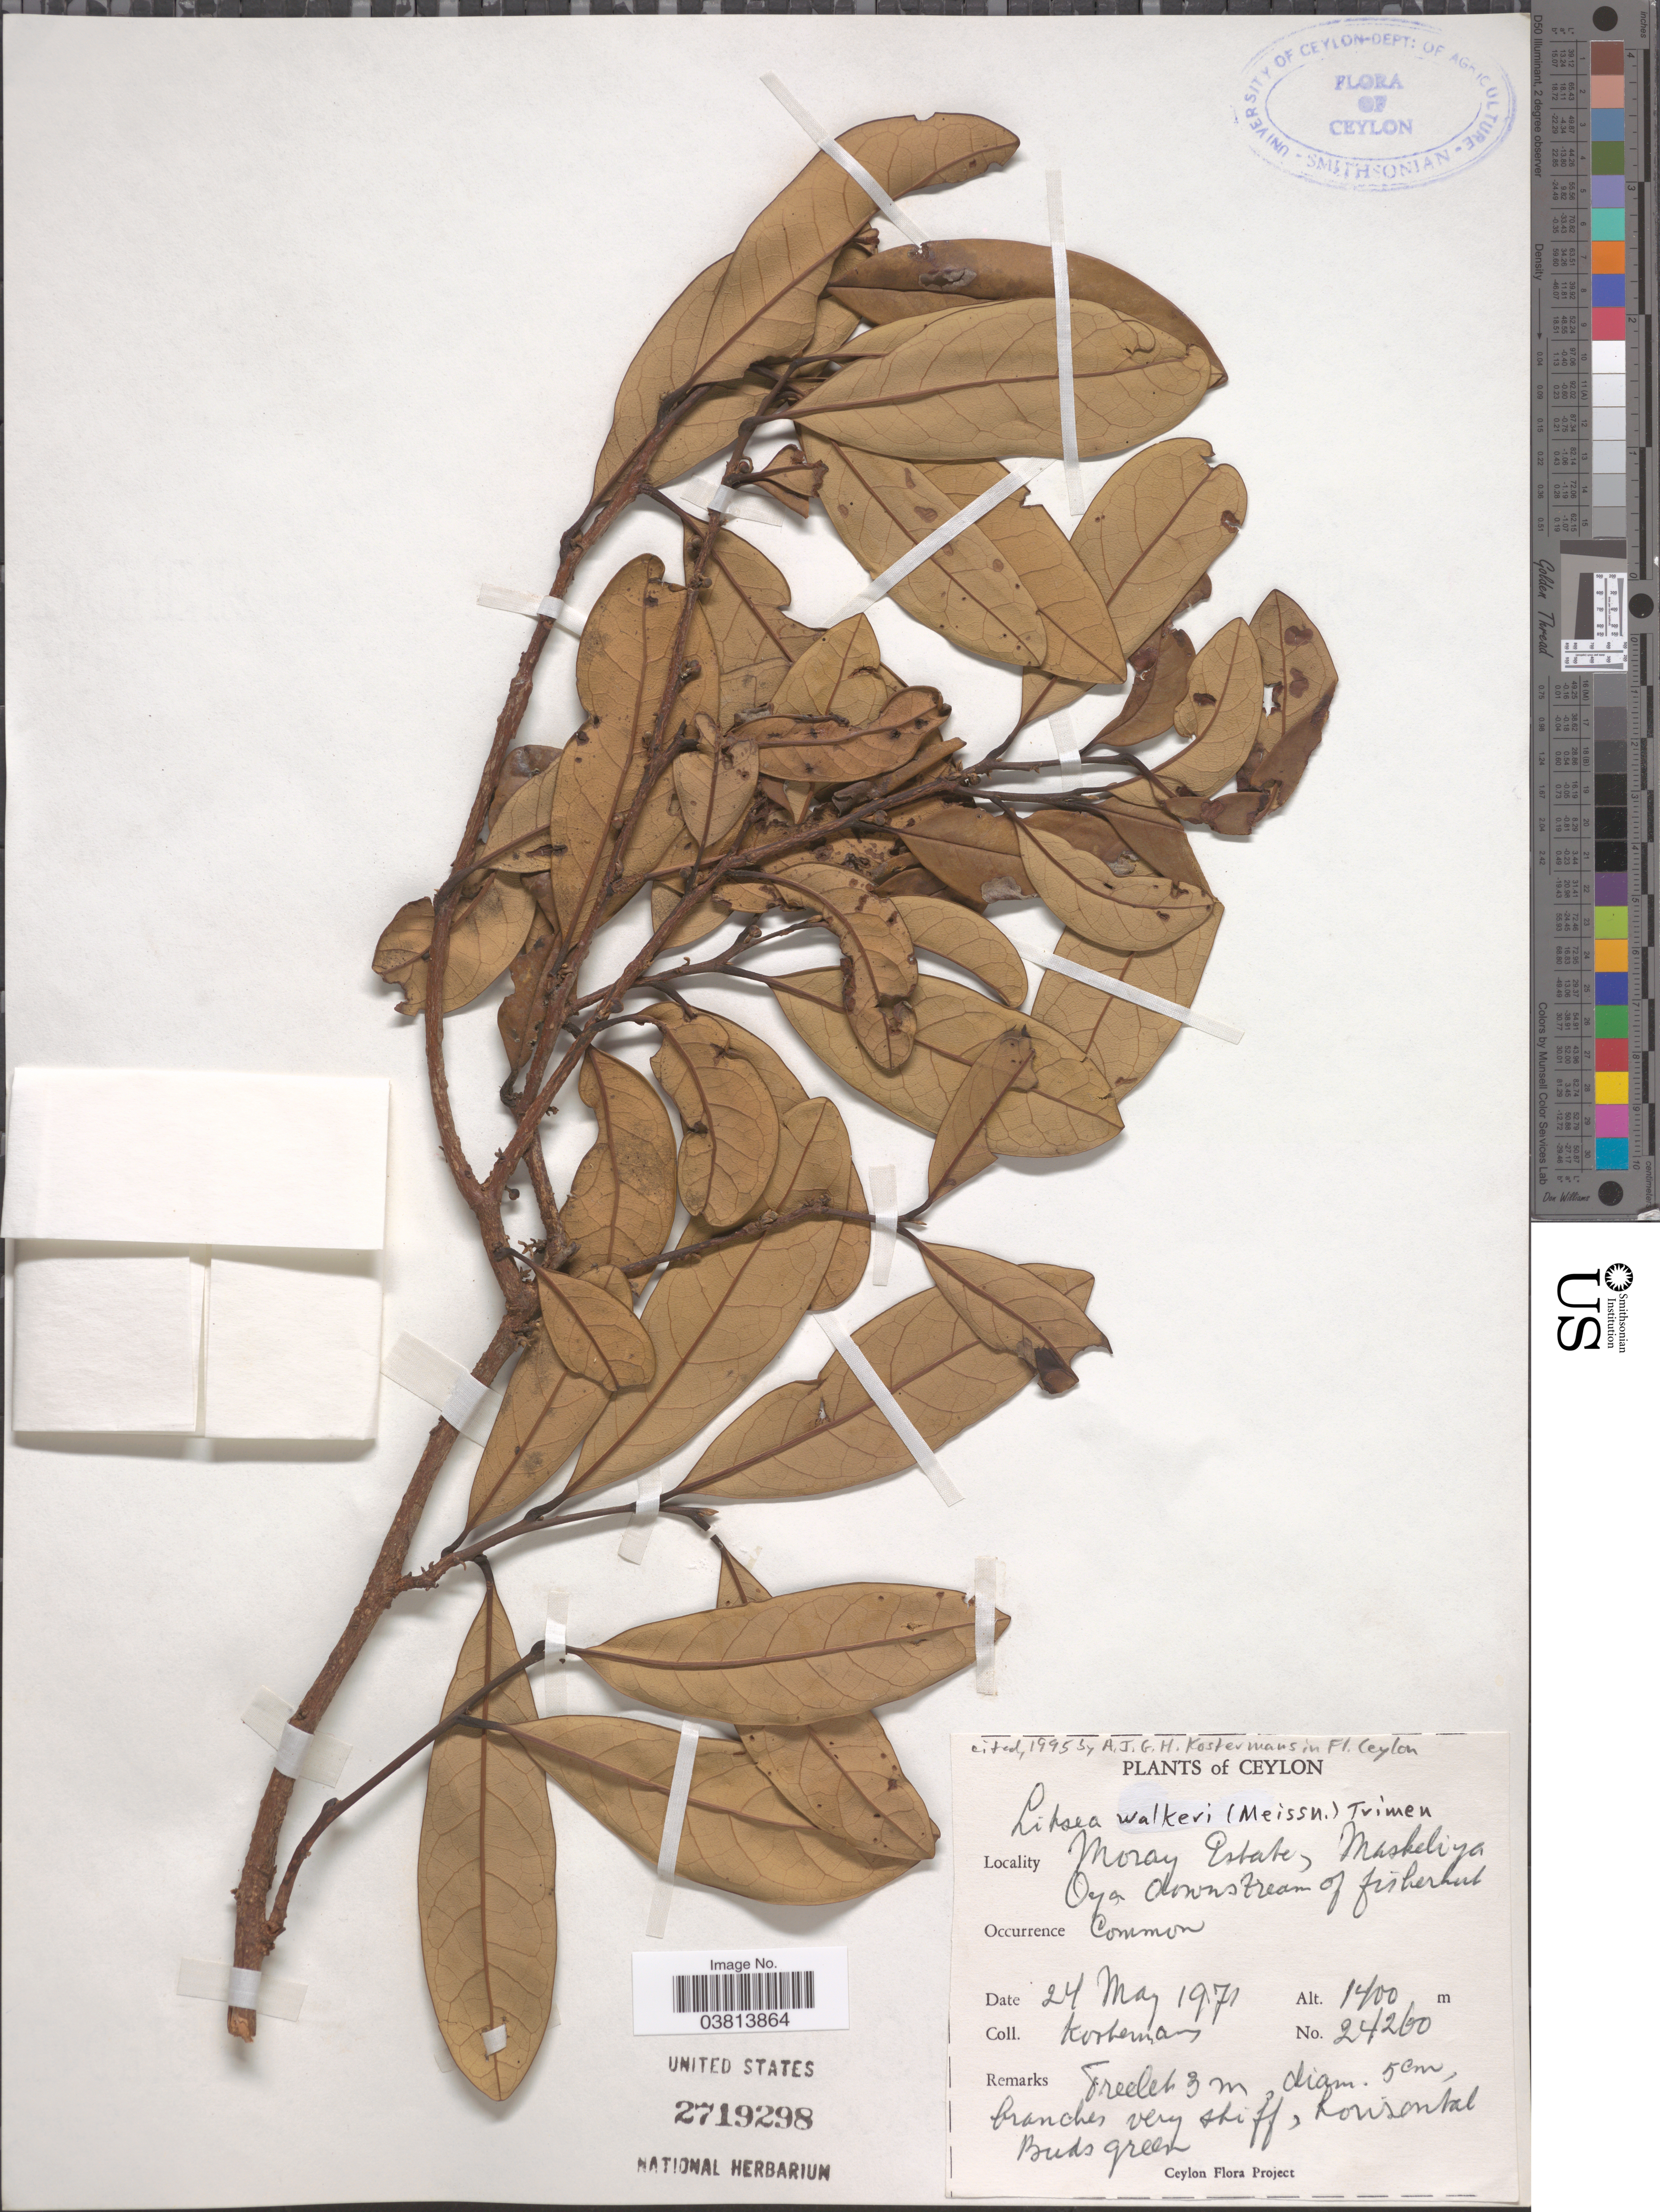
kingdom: Plantae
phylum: Tracheophyta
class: Magnoliopsida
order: Laurales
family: Lauraceae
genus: Litsea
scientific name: Litsea walkeri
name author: (Meisn.) Trimen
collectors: Kostermans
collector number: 24260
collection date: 1971-05-24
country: Sri Lanka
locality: Ceylon. Moray Estate, Maskeliya Oya downstream of fisherhut.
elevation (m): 1400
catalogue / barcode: US 2719298